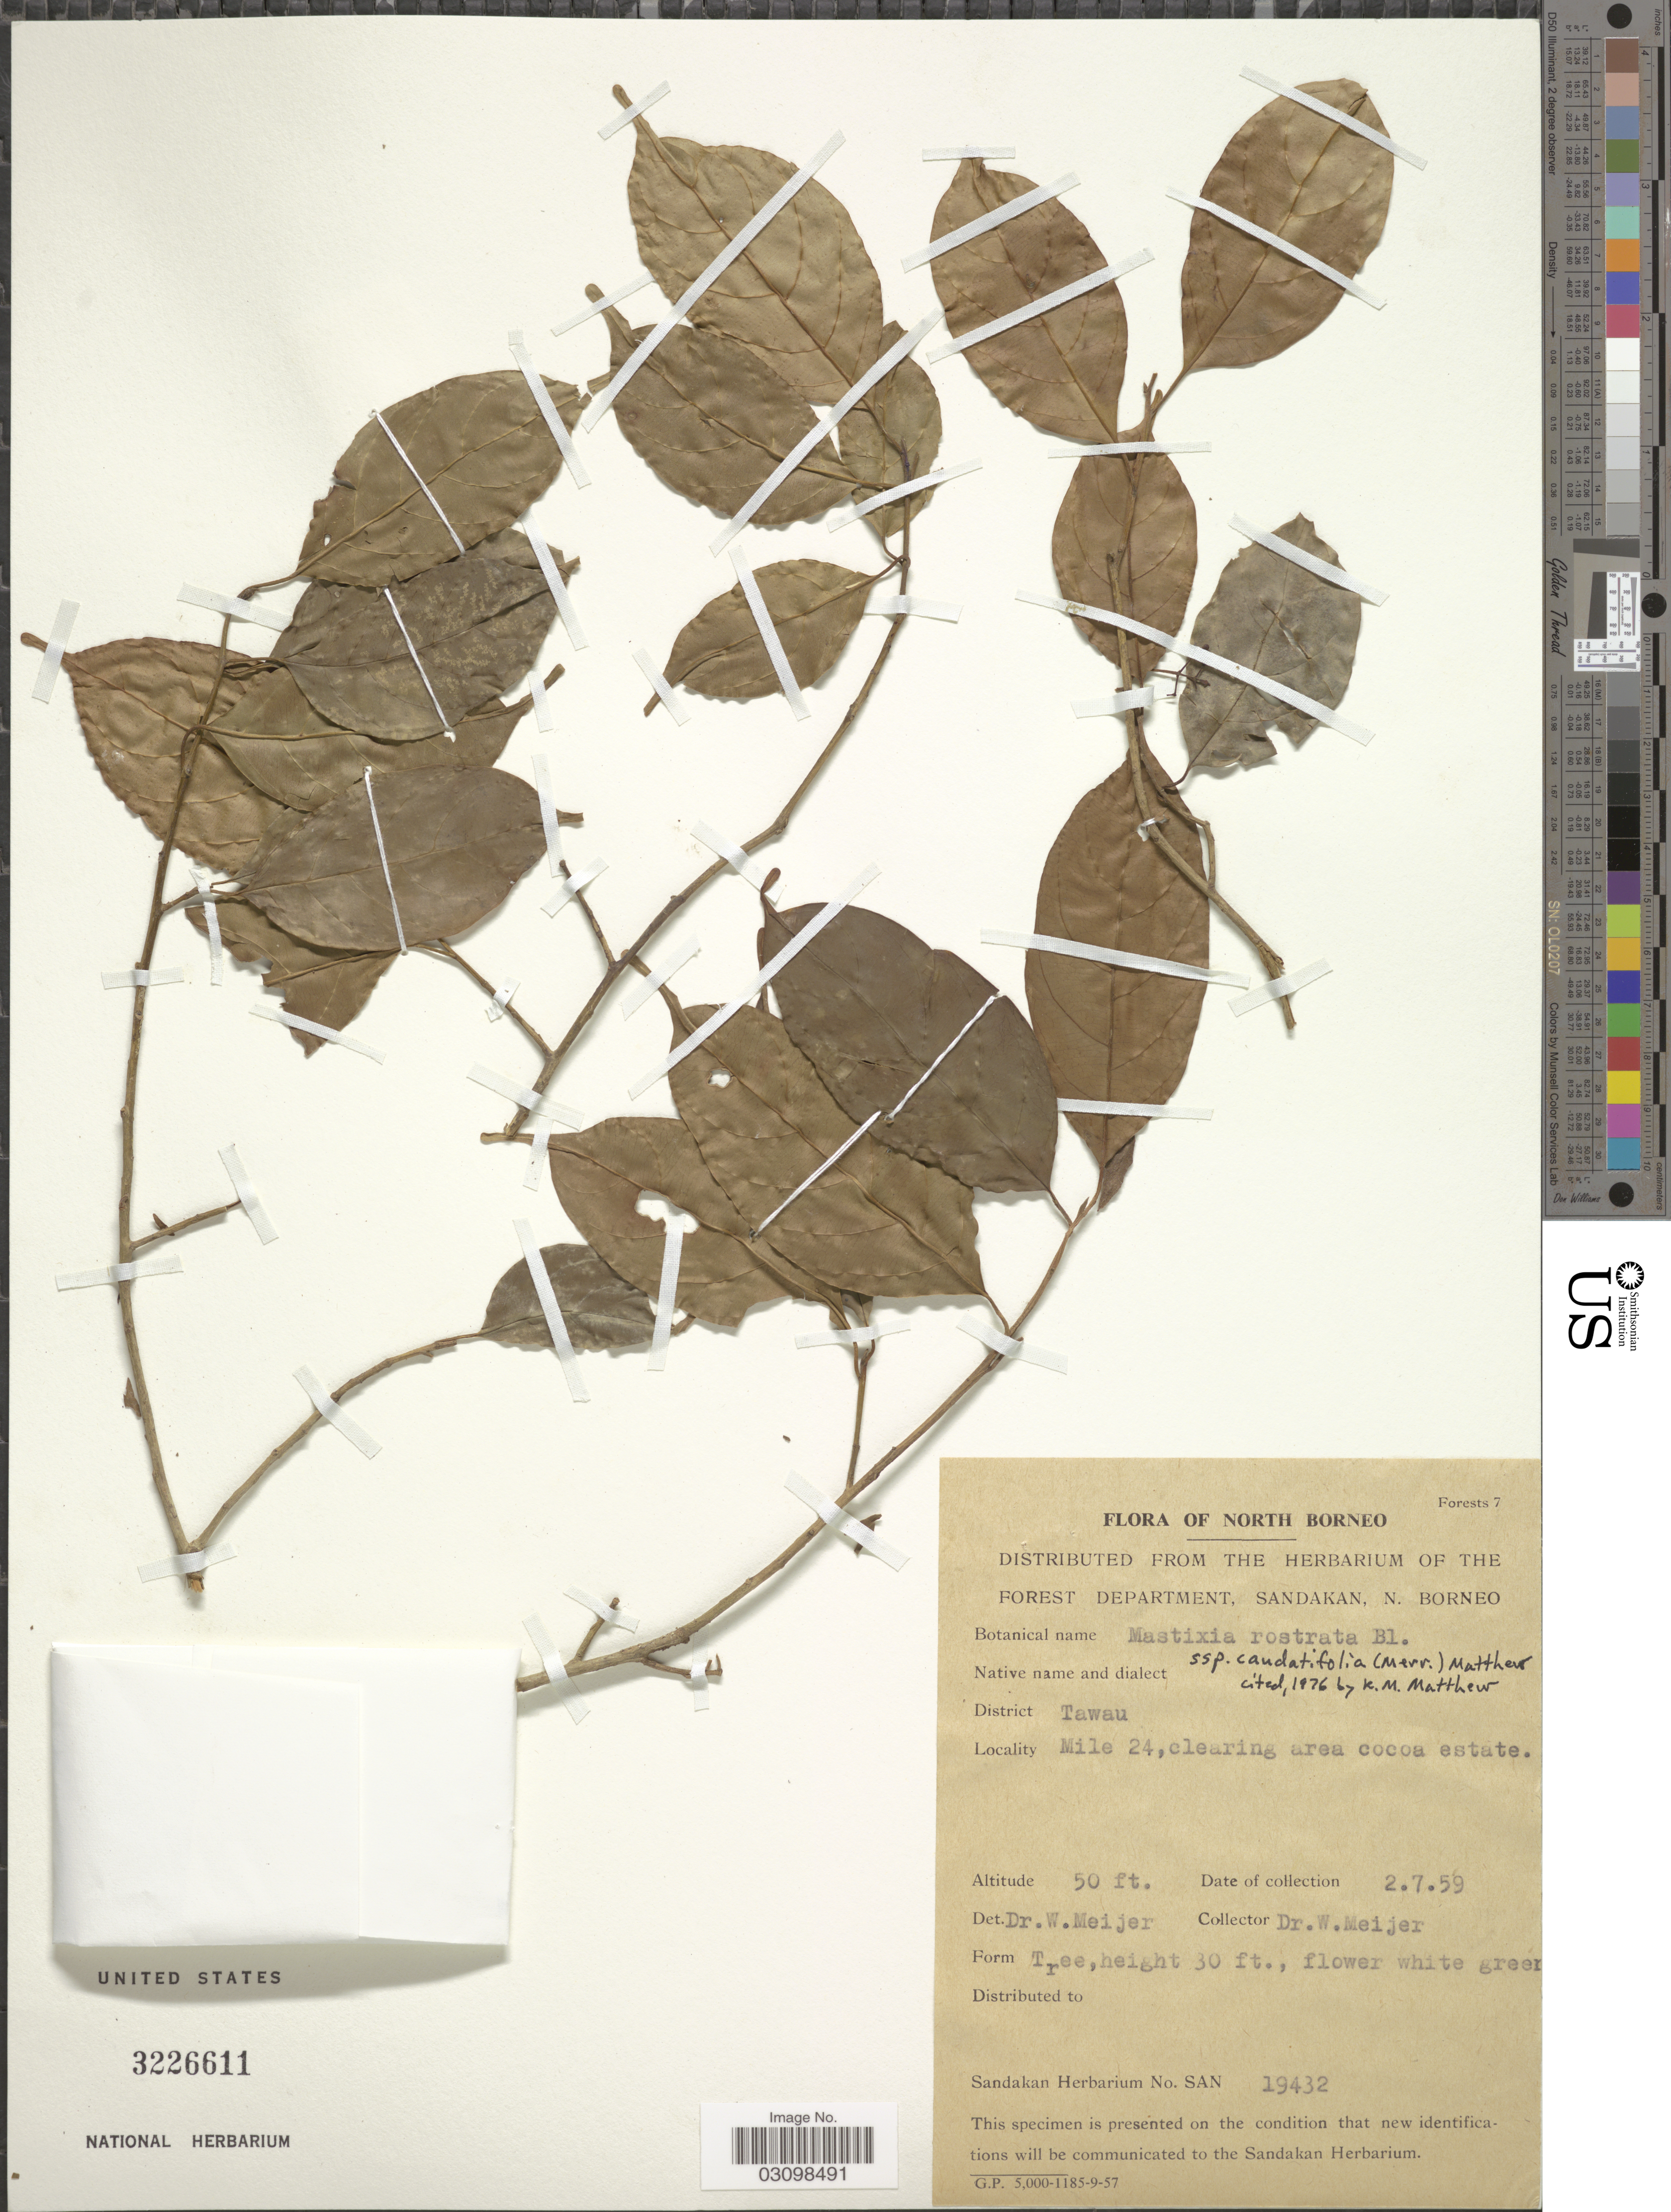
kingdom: Plantae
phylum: Tracheophyta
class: Magnoliopsida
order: Cornales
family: Nyssaceae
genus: Mastixia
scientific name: Mastixia rostrata subsp. caudatifolia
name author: (Merr.) K.M. Matthew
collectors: W. Meijer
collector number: SAN19432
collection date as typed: Transcribed d/m/y: 2/7/59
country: Malaysia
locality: North Borneo, District Tawau, Mile 24, clearing area cocoa estate.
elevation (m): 15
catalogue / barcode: US 3226611